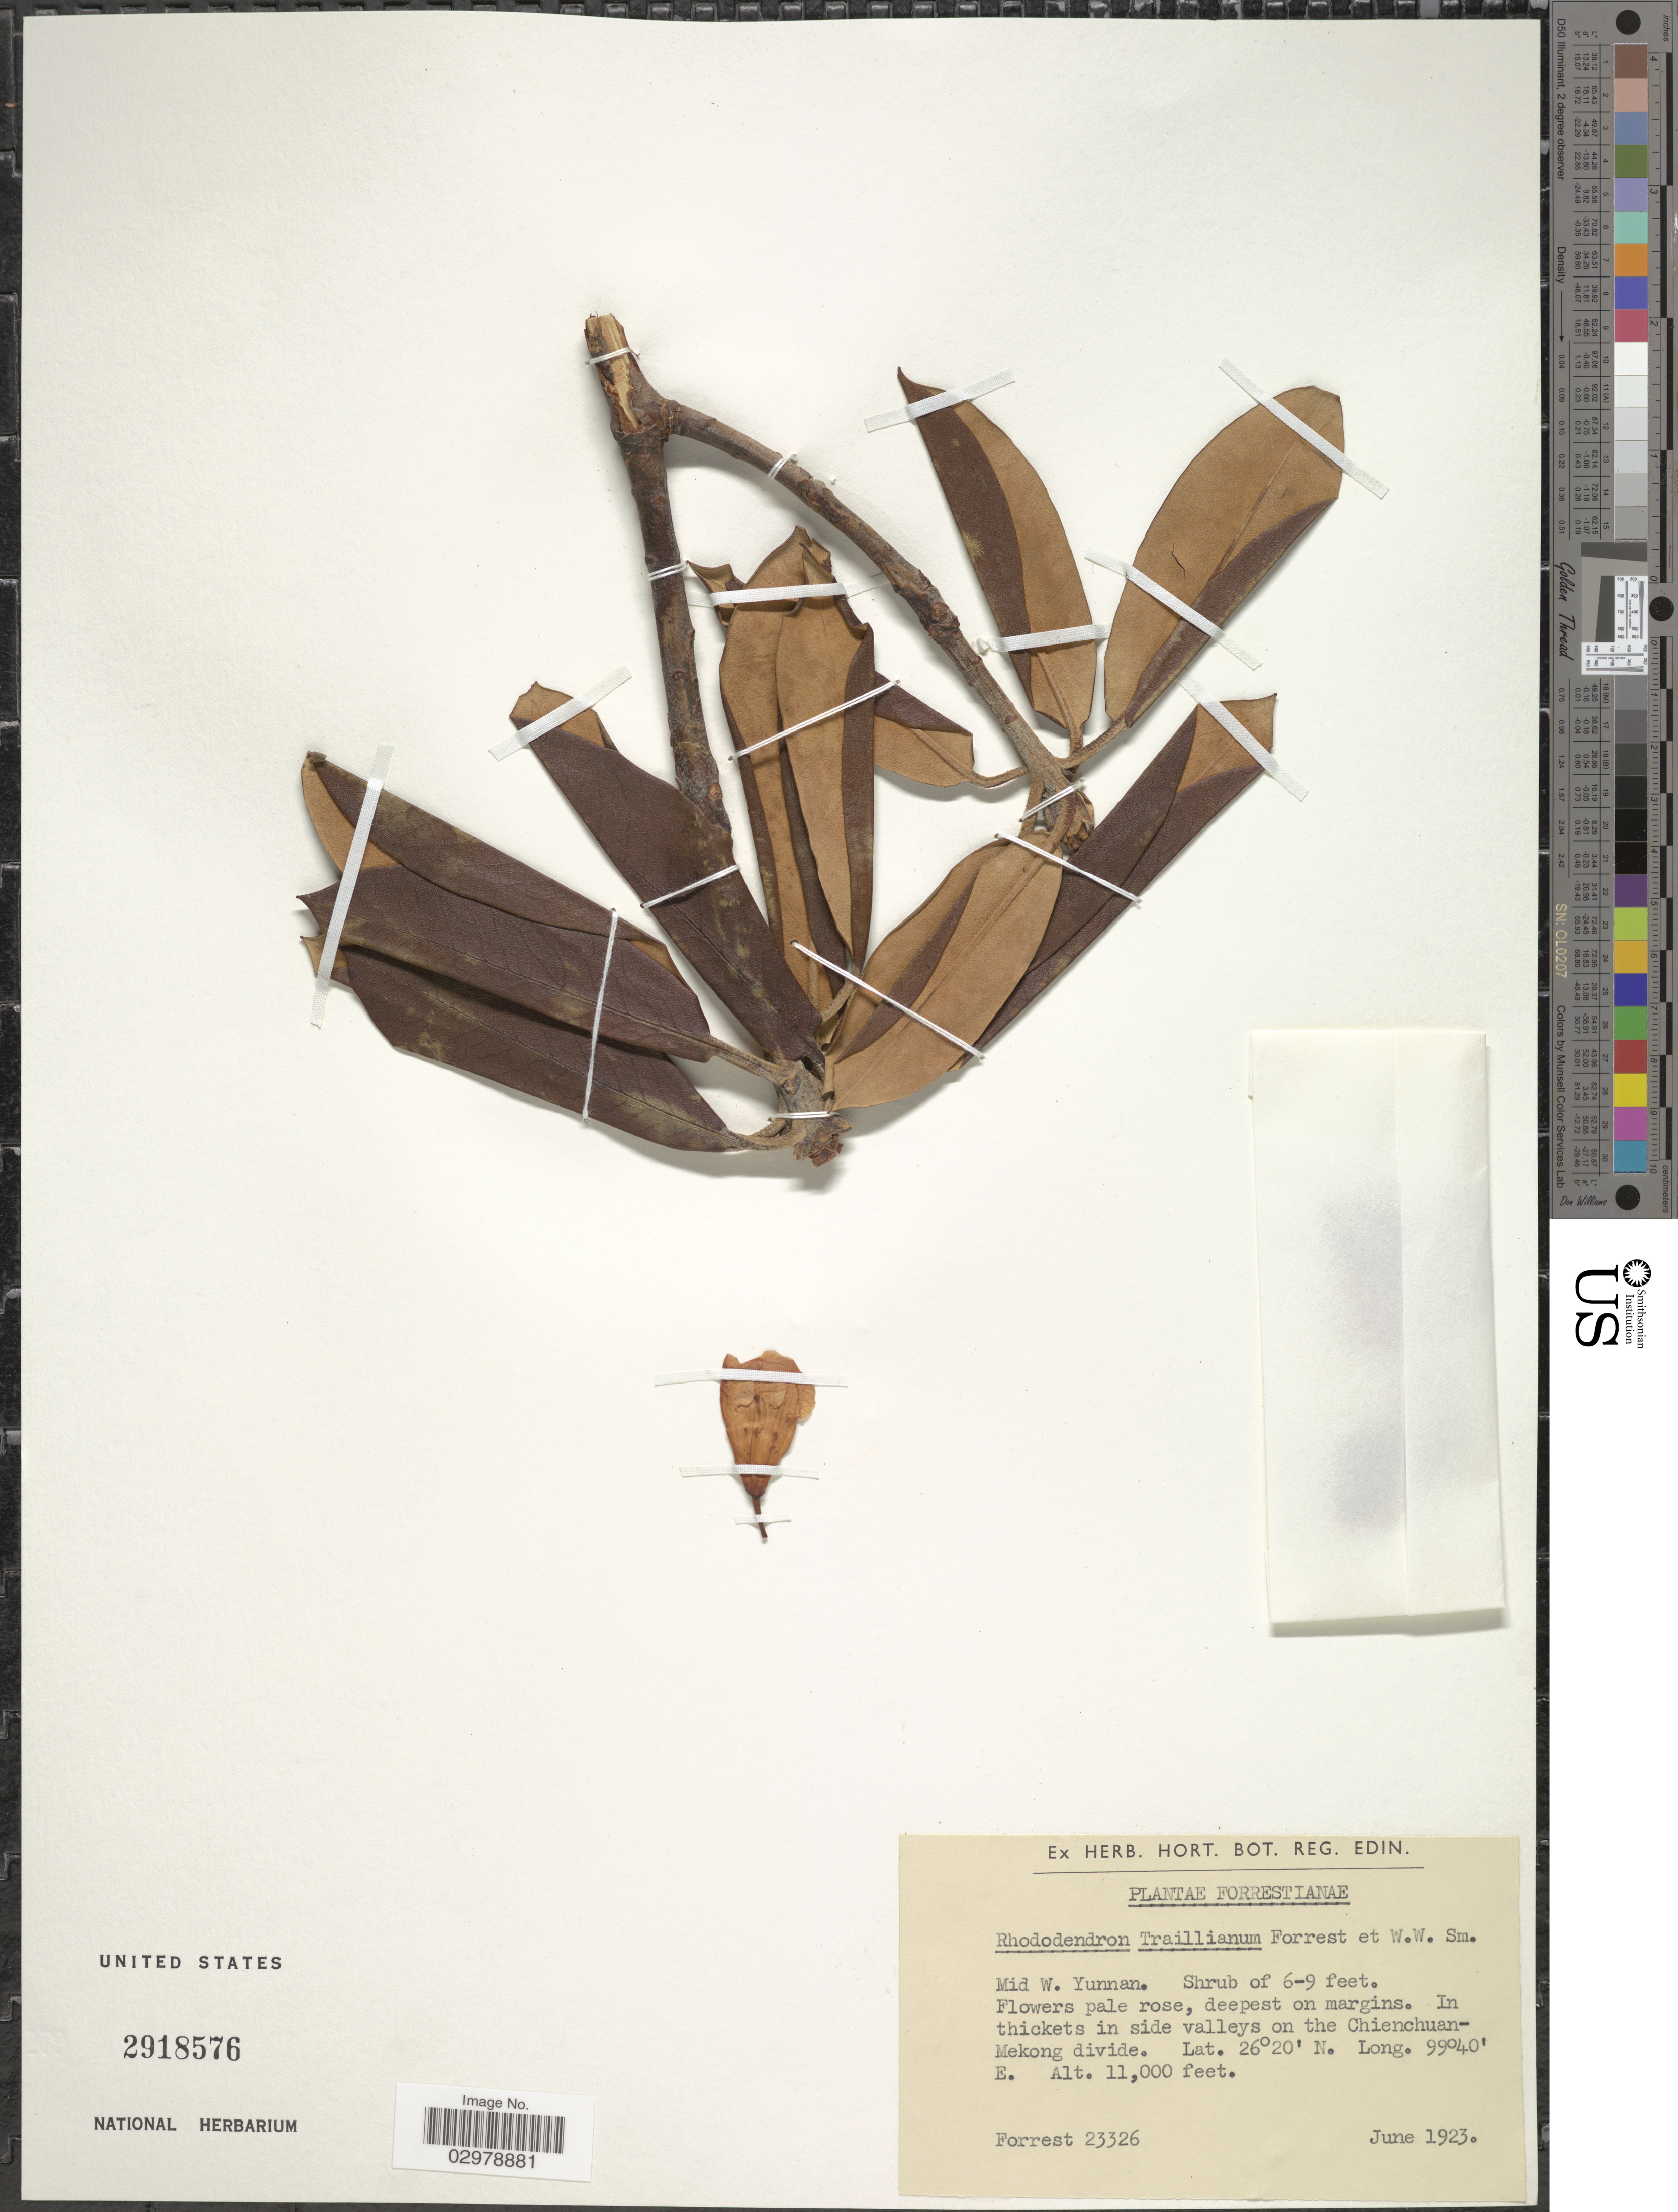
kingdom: Plantae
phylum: Tracheophyta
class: Magnoliopsida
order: Ericales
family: Ericaceae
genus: Rhododendron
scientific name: Rhododendron traillianum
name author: Forrest & W.W. Sm.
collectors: -. Forrest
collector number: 23326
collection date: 1923-06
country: China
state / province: Yunnan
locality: Mid W. Yunnan. In thickets in side valleys on the Chienchuan-Mekong divide.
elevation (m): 3353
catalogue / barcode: US 2918576